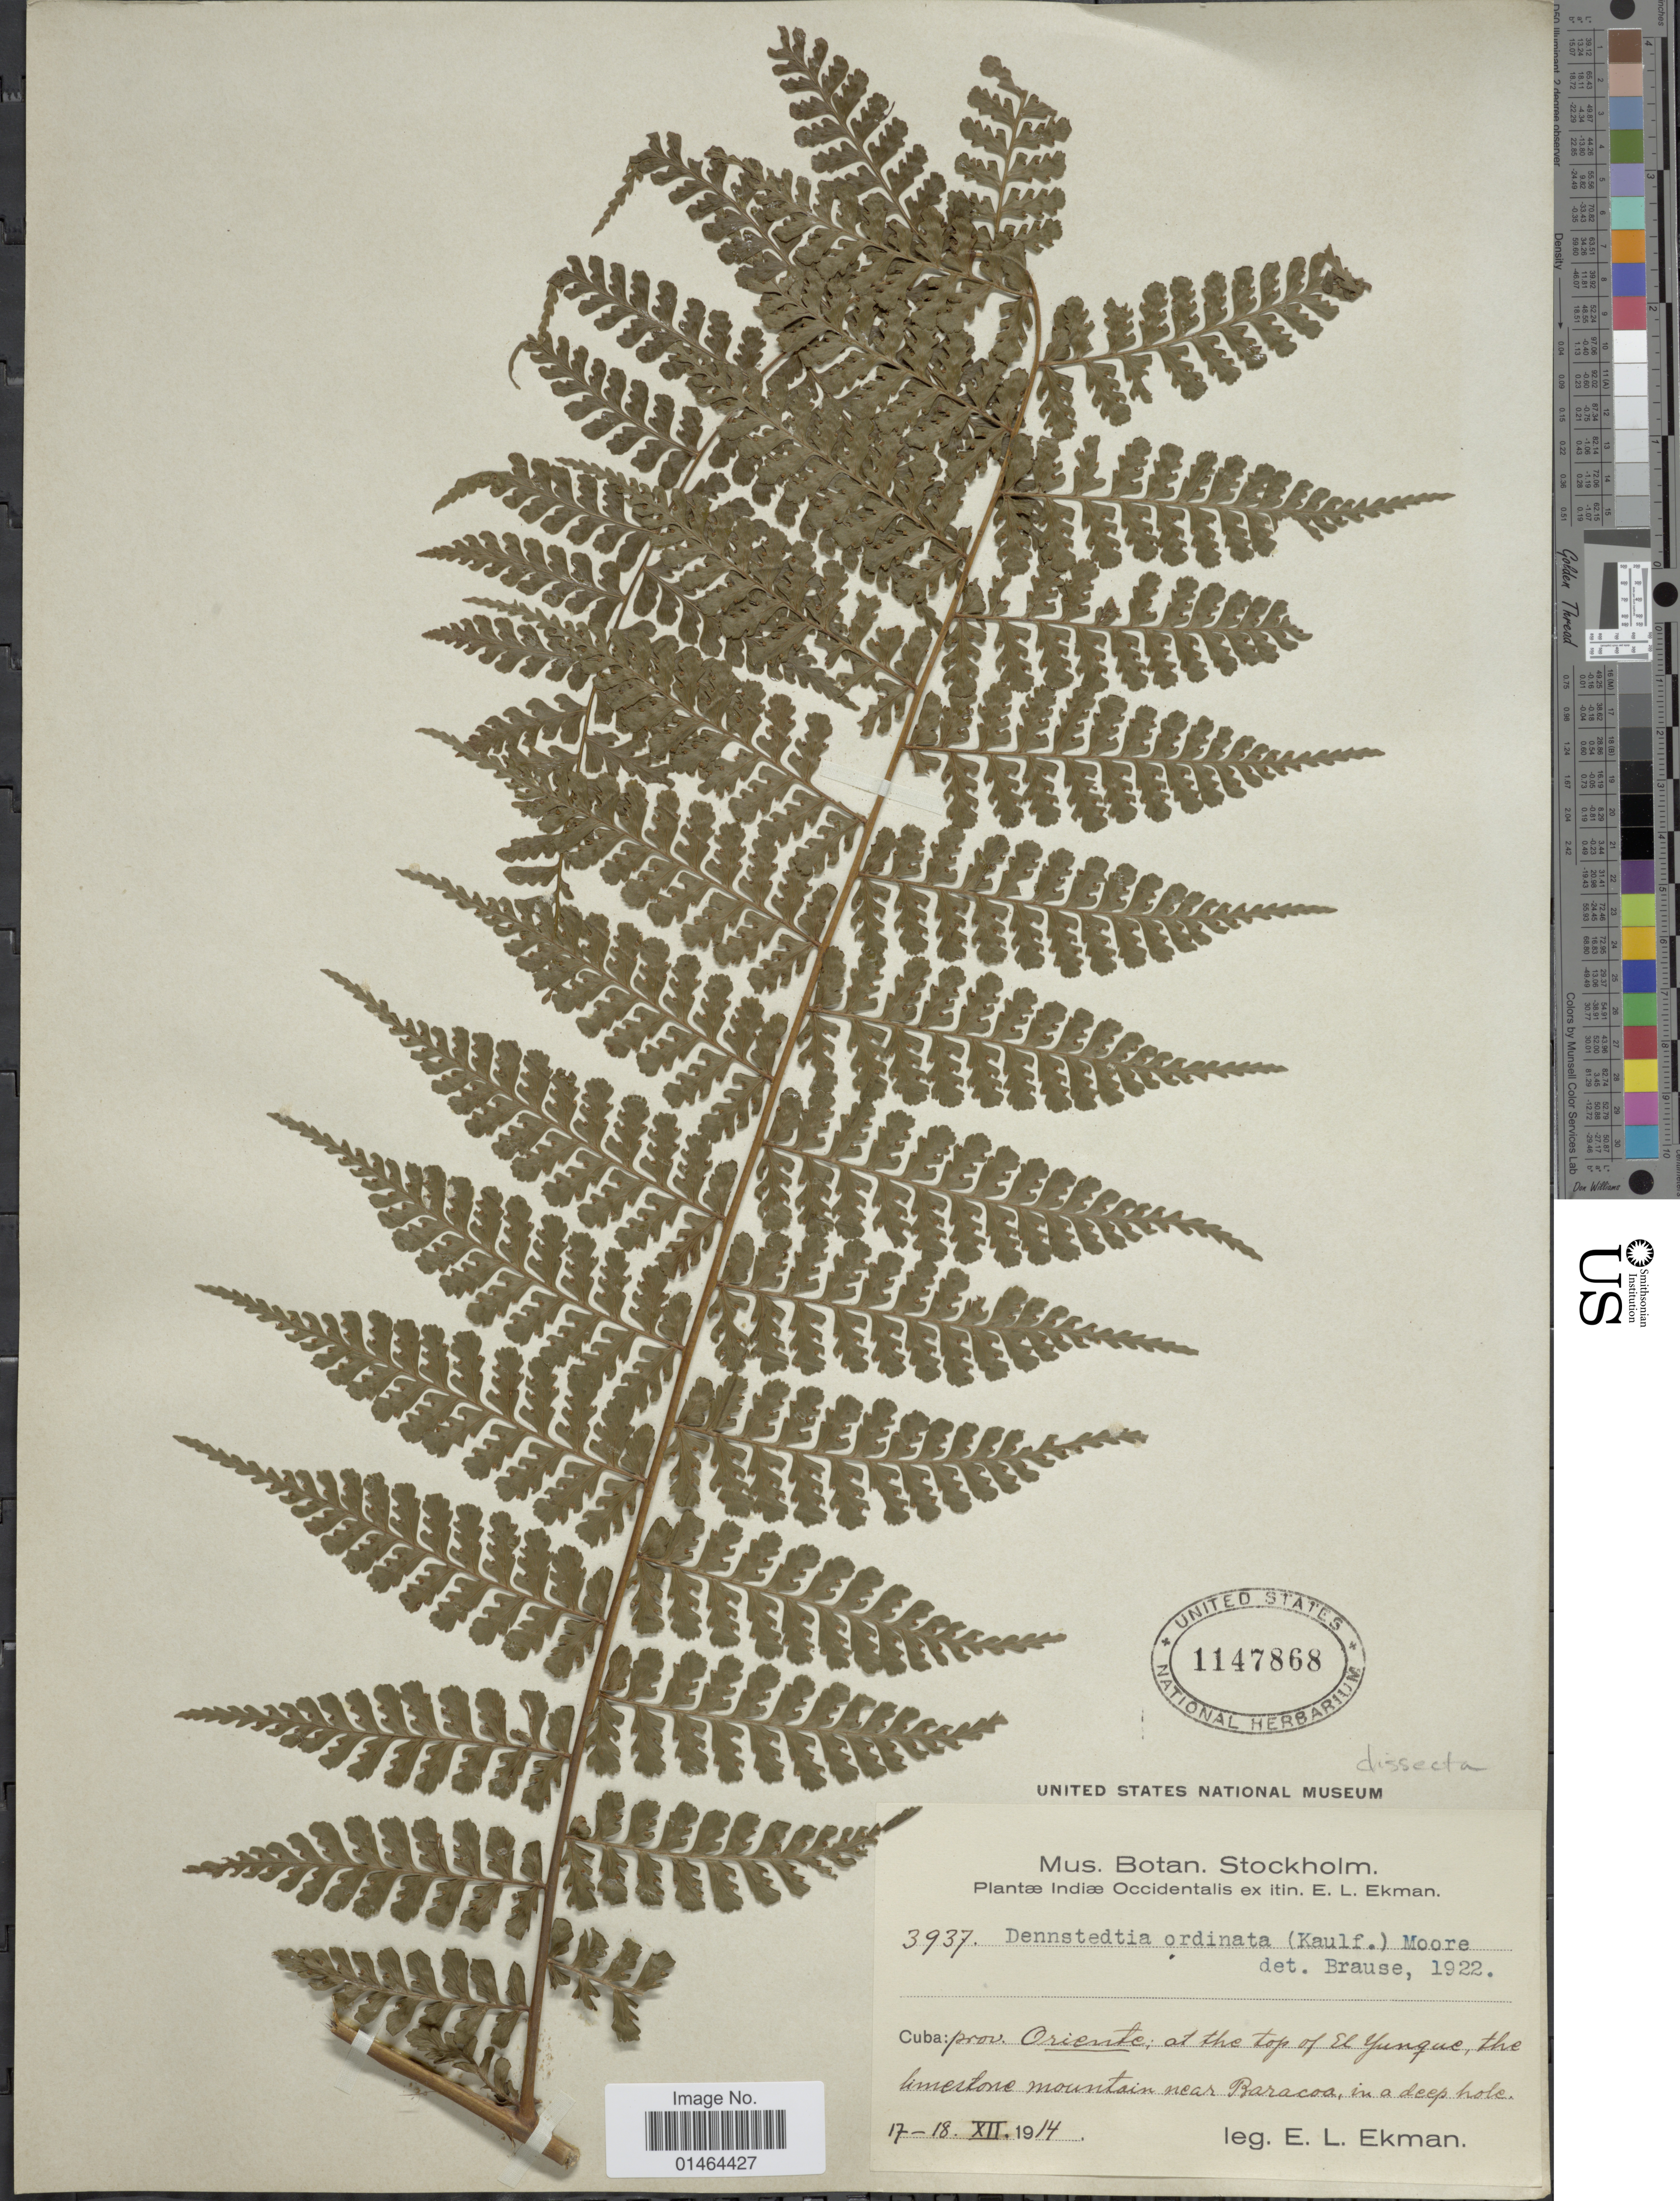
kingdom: Plantae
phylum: Tracheophyta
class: Polypodiopsida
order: Polypodiales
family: Dennstaedtiaceae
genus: Dennstaedtia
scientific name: Dennstaedtia dissecta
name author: (Sw.) T. Moore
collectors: E. L. Ekman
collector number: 3937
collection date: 1914-12-17/1914-12-18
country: Cuba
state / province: Oriente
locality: At the top of El Yunque, the limestone mountain near Baracoa, in a deep hole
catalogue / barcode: US 1147868